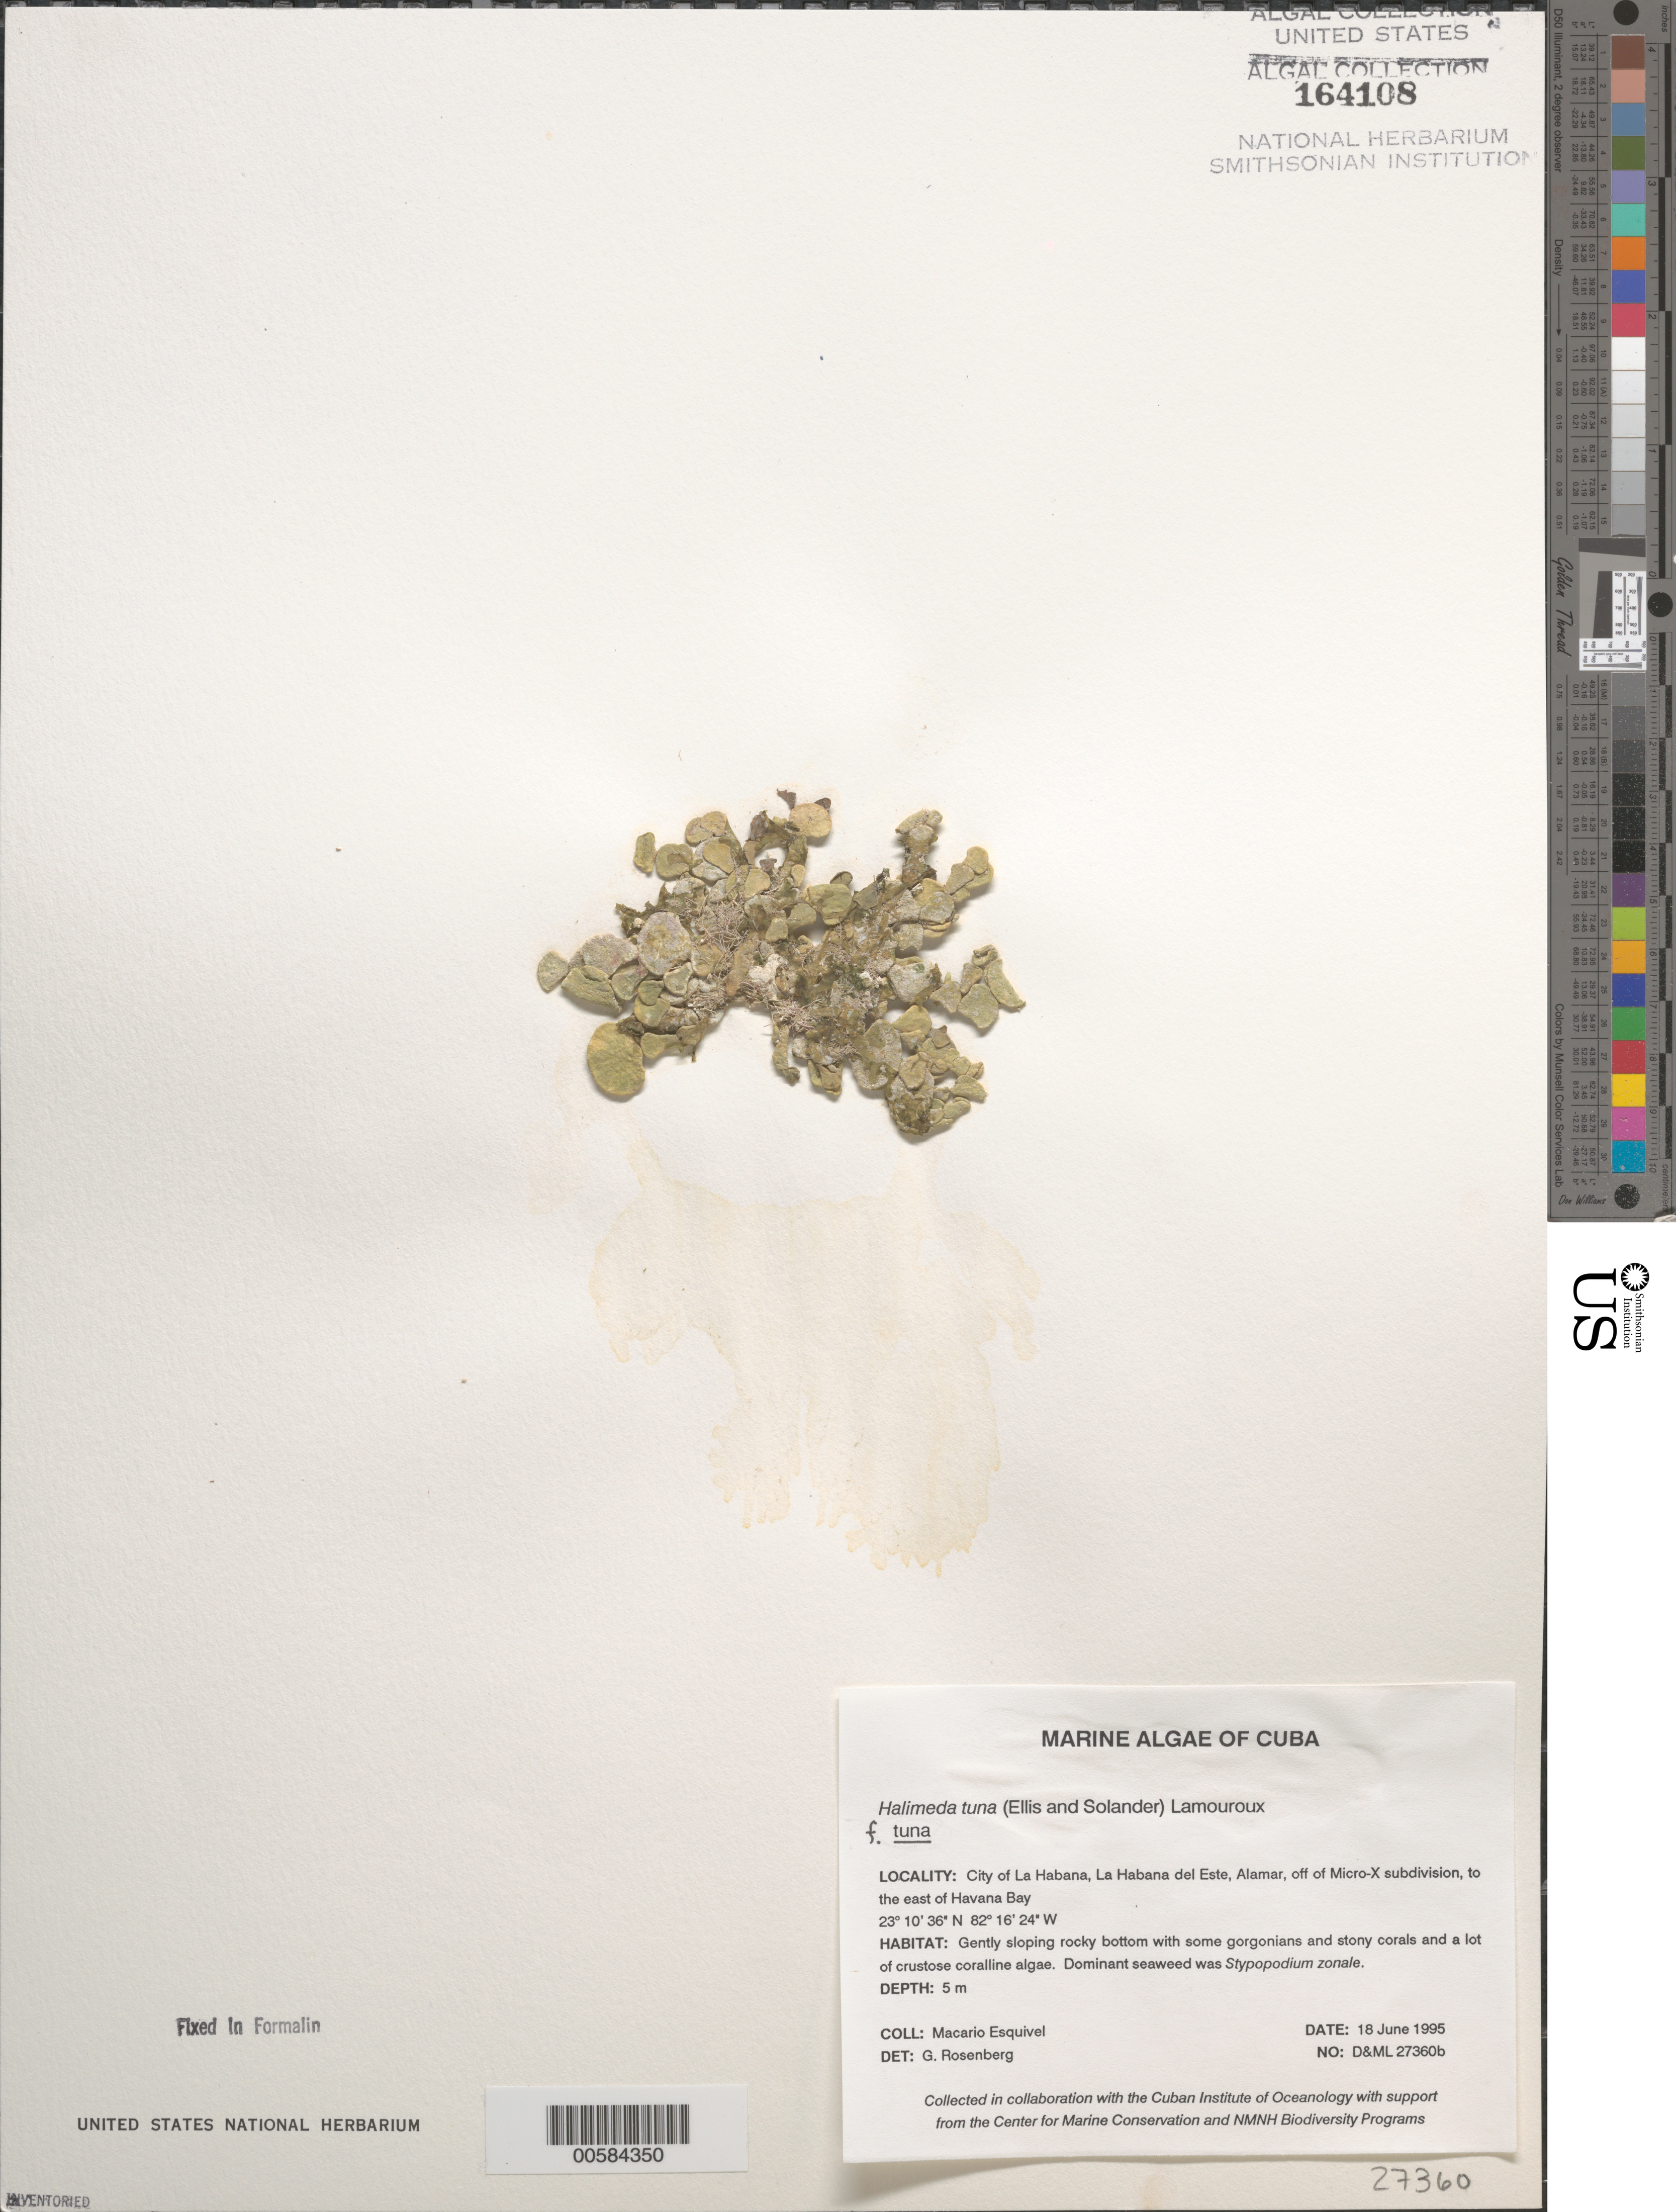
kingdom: Plantae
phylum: Chlorophyta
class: Ulvophyceae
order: Bryopsidales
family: Halimedaceae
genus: Halimeda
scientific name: Halimeda tuna f. tuna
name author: (J. Ellis & Sol.) J.V.Lamouroux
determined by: Rosenberg, G.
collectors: M. Esquivel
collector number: D&ML 27360b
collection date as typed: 18 Jun 1995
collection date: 1995-06-18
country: Cuba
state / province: La Habana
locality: La Habana, La Habana del Este, Alamar, east of Havana Bay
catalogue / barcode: US 164108